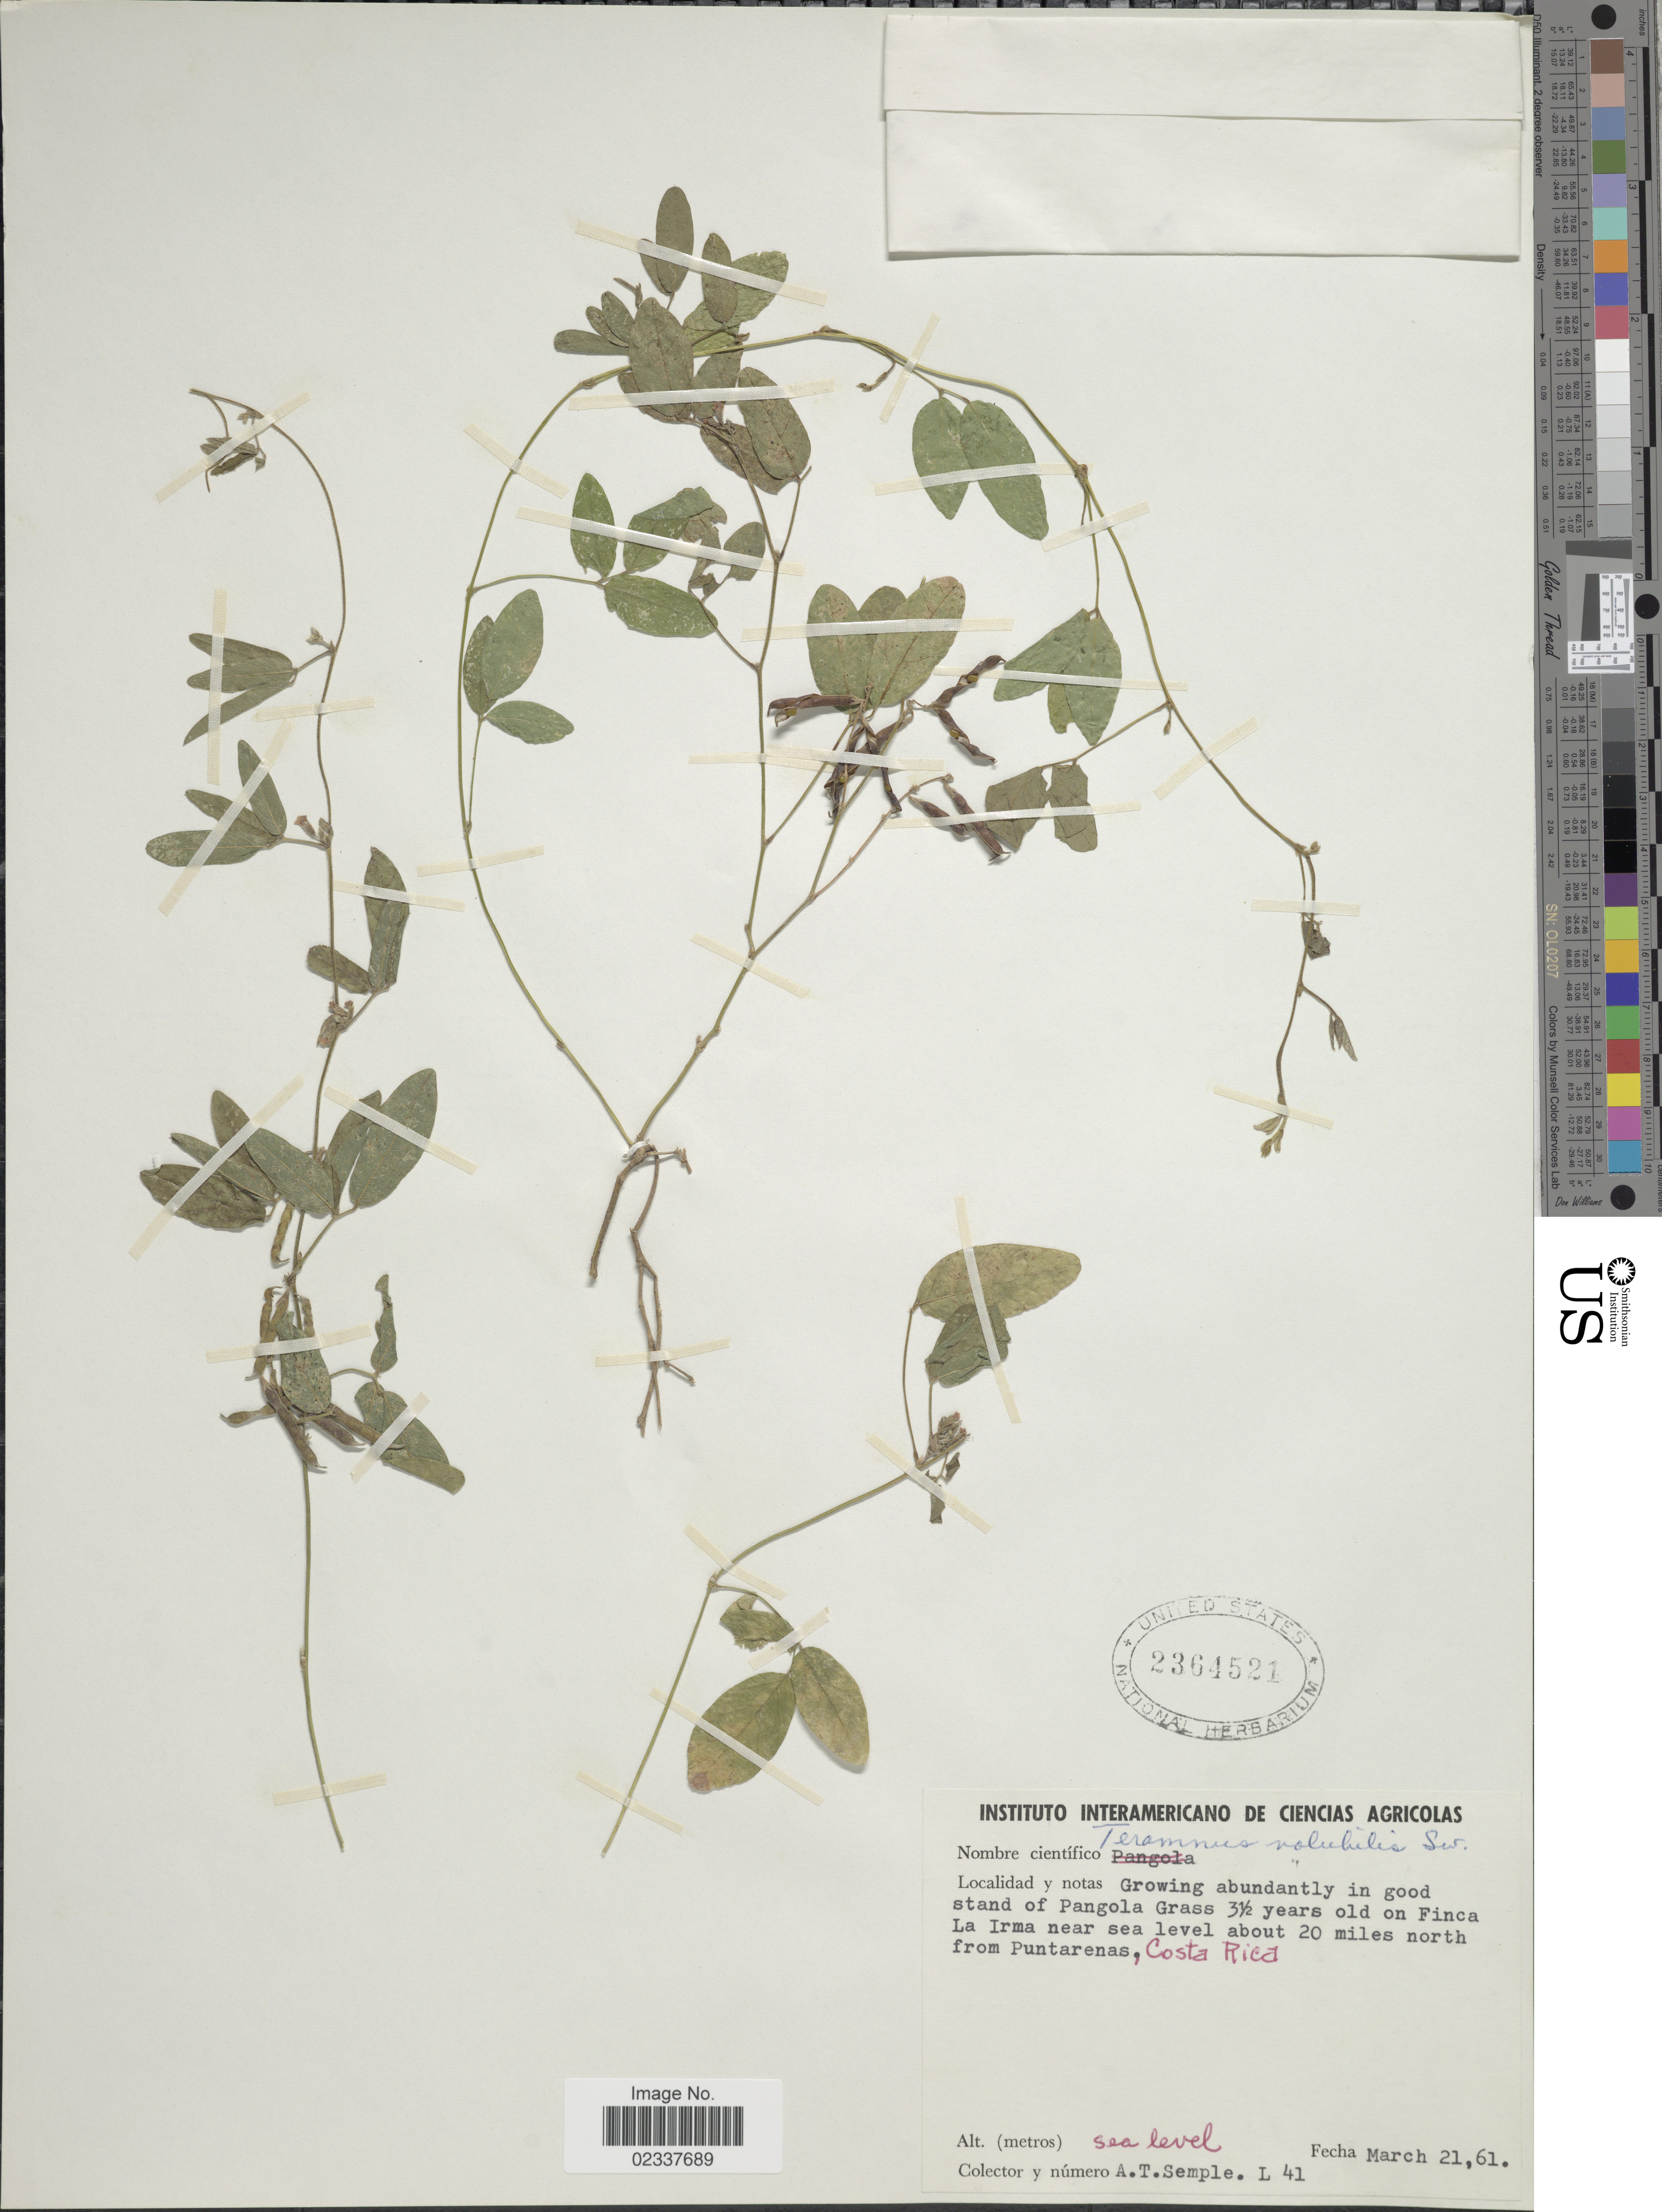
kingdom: Plantae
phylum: Tracheophyta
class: Magnoliopsida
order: Fabales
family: Fabaceae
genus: Teramnus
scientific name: Teramnus volubilis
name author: Sw.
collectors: A. Semple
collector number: L41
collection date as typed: Transcribed d/m/y: 21/3/61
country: Costa Rica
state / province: Puntarenas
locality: Finca La Irma, about 20 miles north from Puntarenas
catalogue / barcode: US 2364521